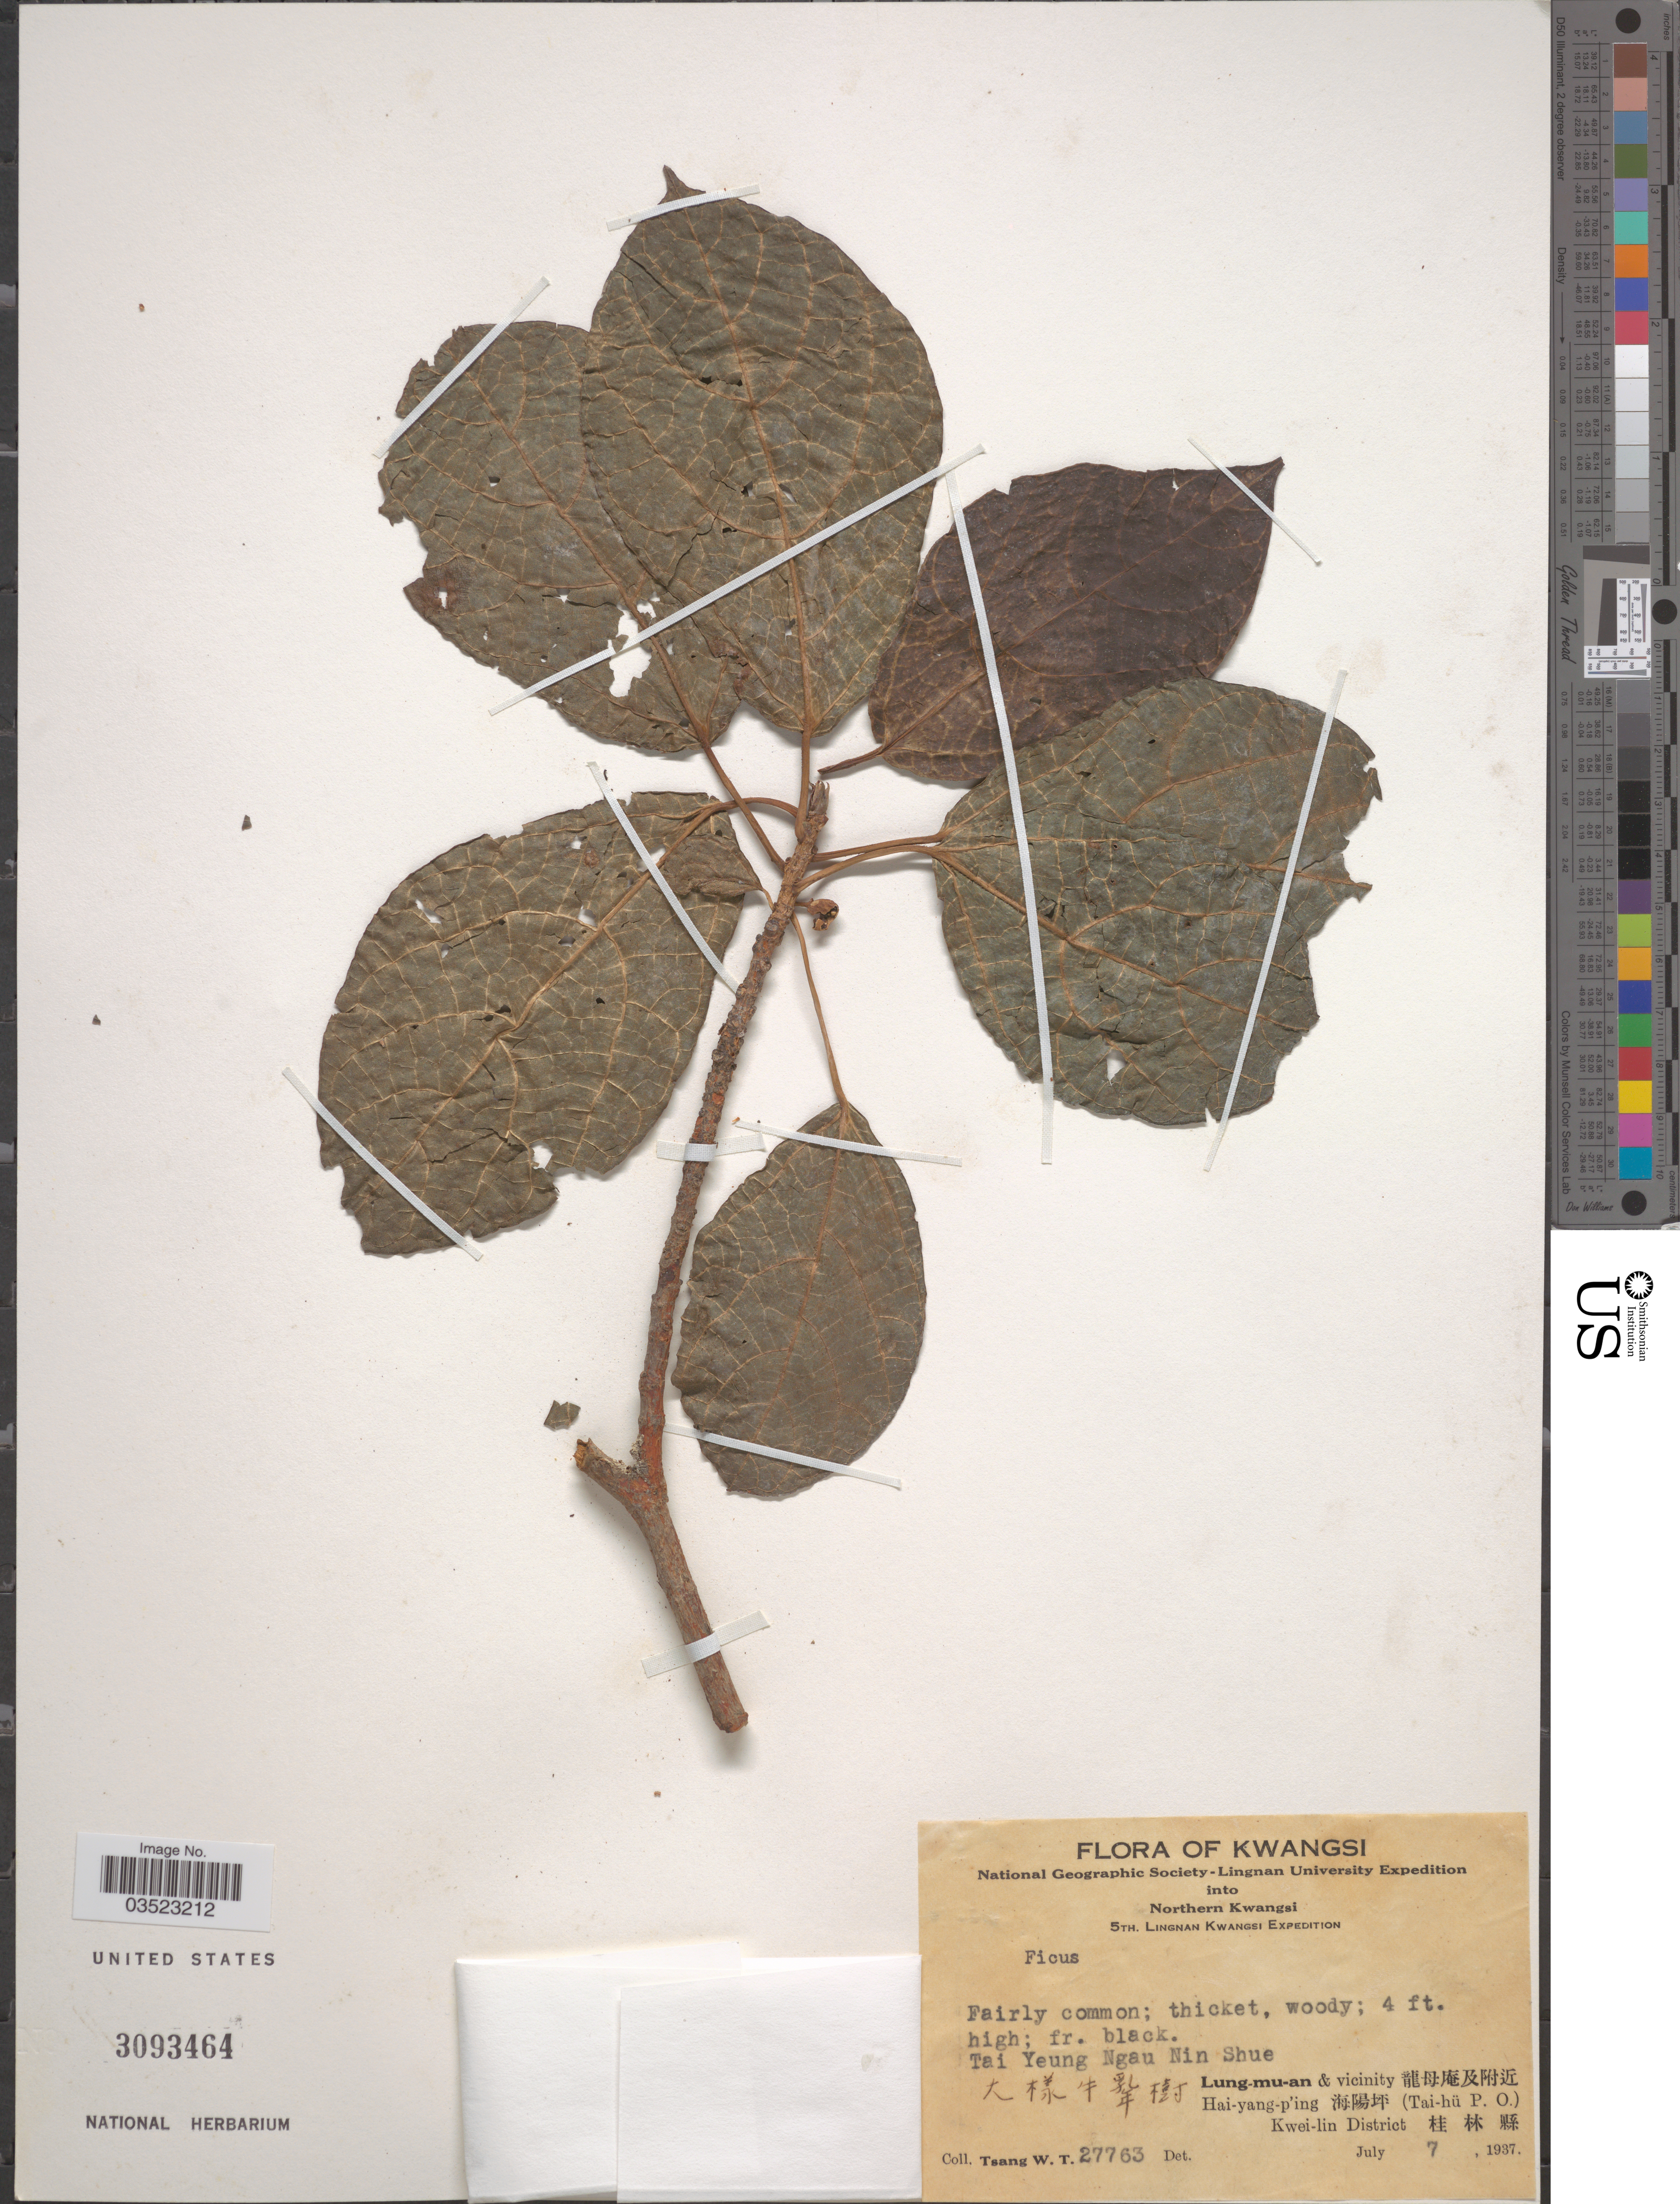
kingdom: Plantae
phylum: Tracheophyta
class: Magnoliopsida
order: Rosales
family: Moraceae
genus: Ficus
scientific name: Ficus sp.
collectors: W. T. Tsang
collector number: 27763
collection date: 1937-07-07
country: China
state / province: Guangxi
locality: Kwangsi. National Geographic Society-Lingnan University E[Foreign script]pedition into Northern Kwangsi. 5th. Lingnan Kwangsi E[Foreign script]pedition. Tai Yeung Ngau Nin Shue. Lung-mu-an & vicinity [Foreign script]. Hai-yang-p' ing [Foreign script] (Tai-hü P. O. ). Kwei-lin District [Foreign script].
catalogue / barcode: US 3093464